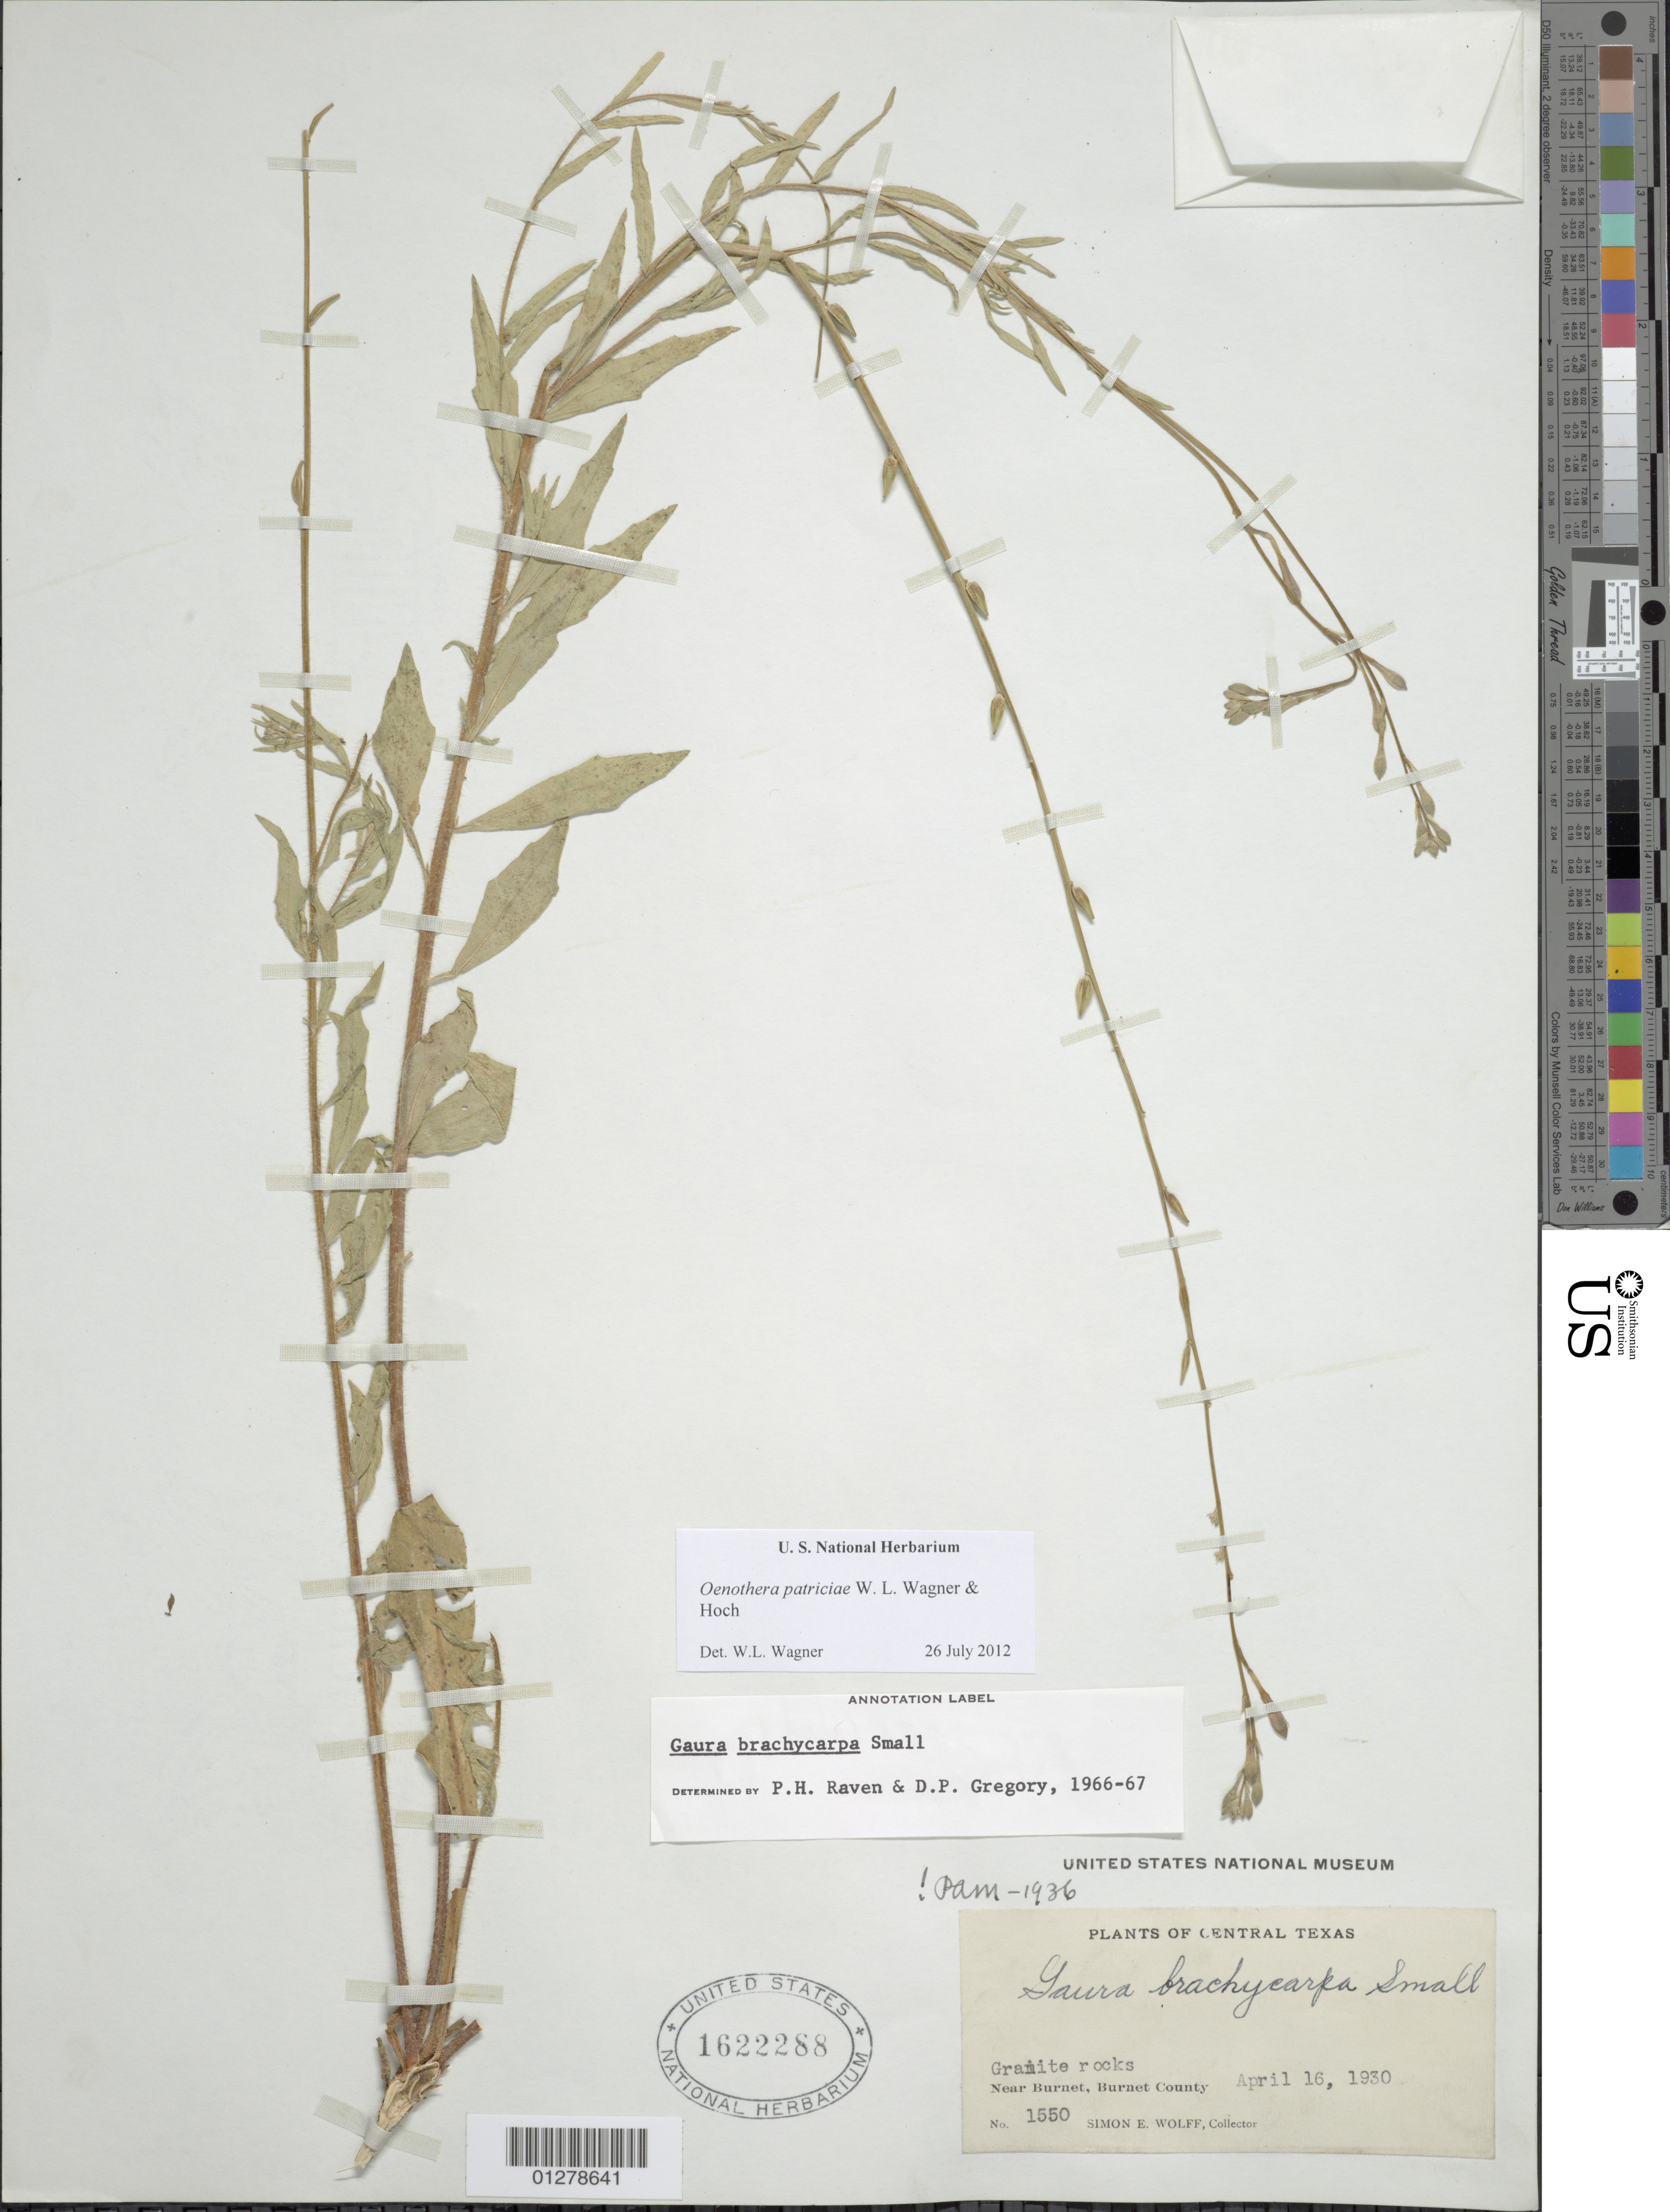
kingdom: Plantae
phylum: Tracheophyta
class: Magnoliopsida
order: Myrtales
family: Onagraceae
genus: Oenothera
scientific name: Oenothera patriciae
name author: W.L. Wagner & Hoch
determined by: Wagner, W. L., (BOT), Smithsonian Institution - National Museum of Natural History (UNITED STATES)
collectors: S. E. Wolff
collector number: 1550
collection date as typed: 16 Apr 1930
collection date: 1930-04-16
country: United States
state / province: Texas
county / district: Burnet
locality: Near Burnet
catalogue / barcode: US 1622288